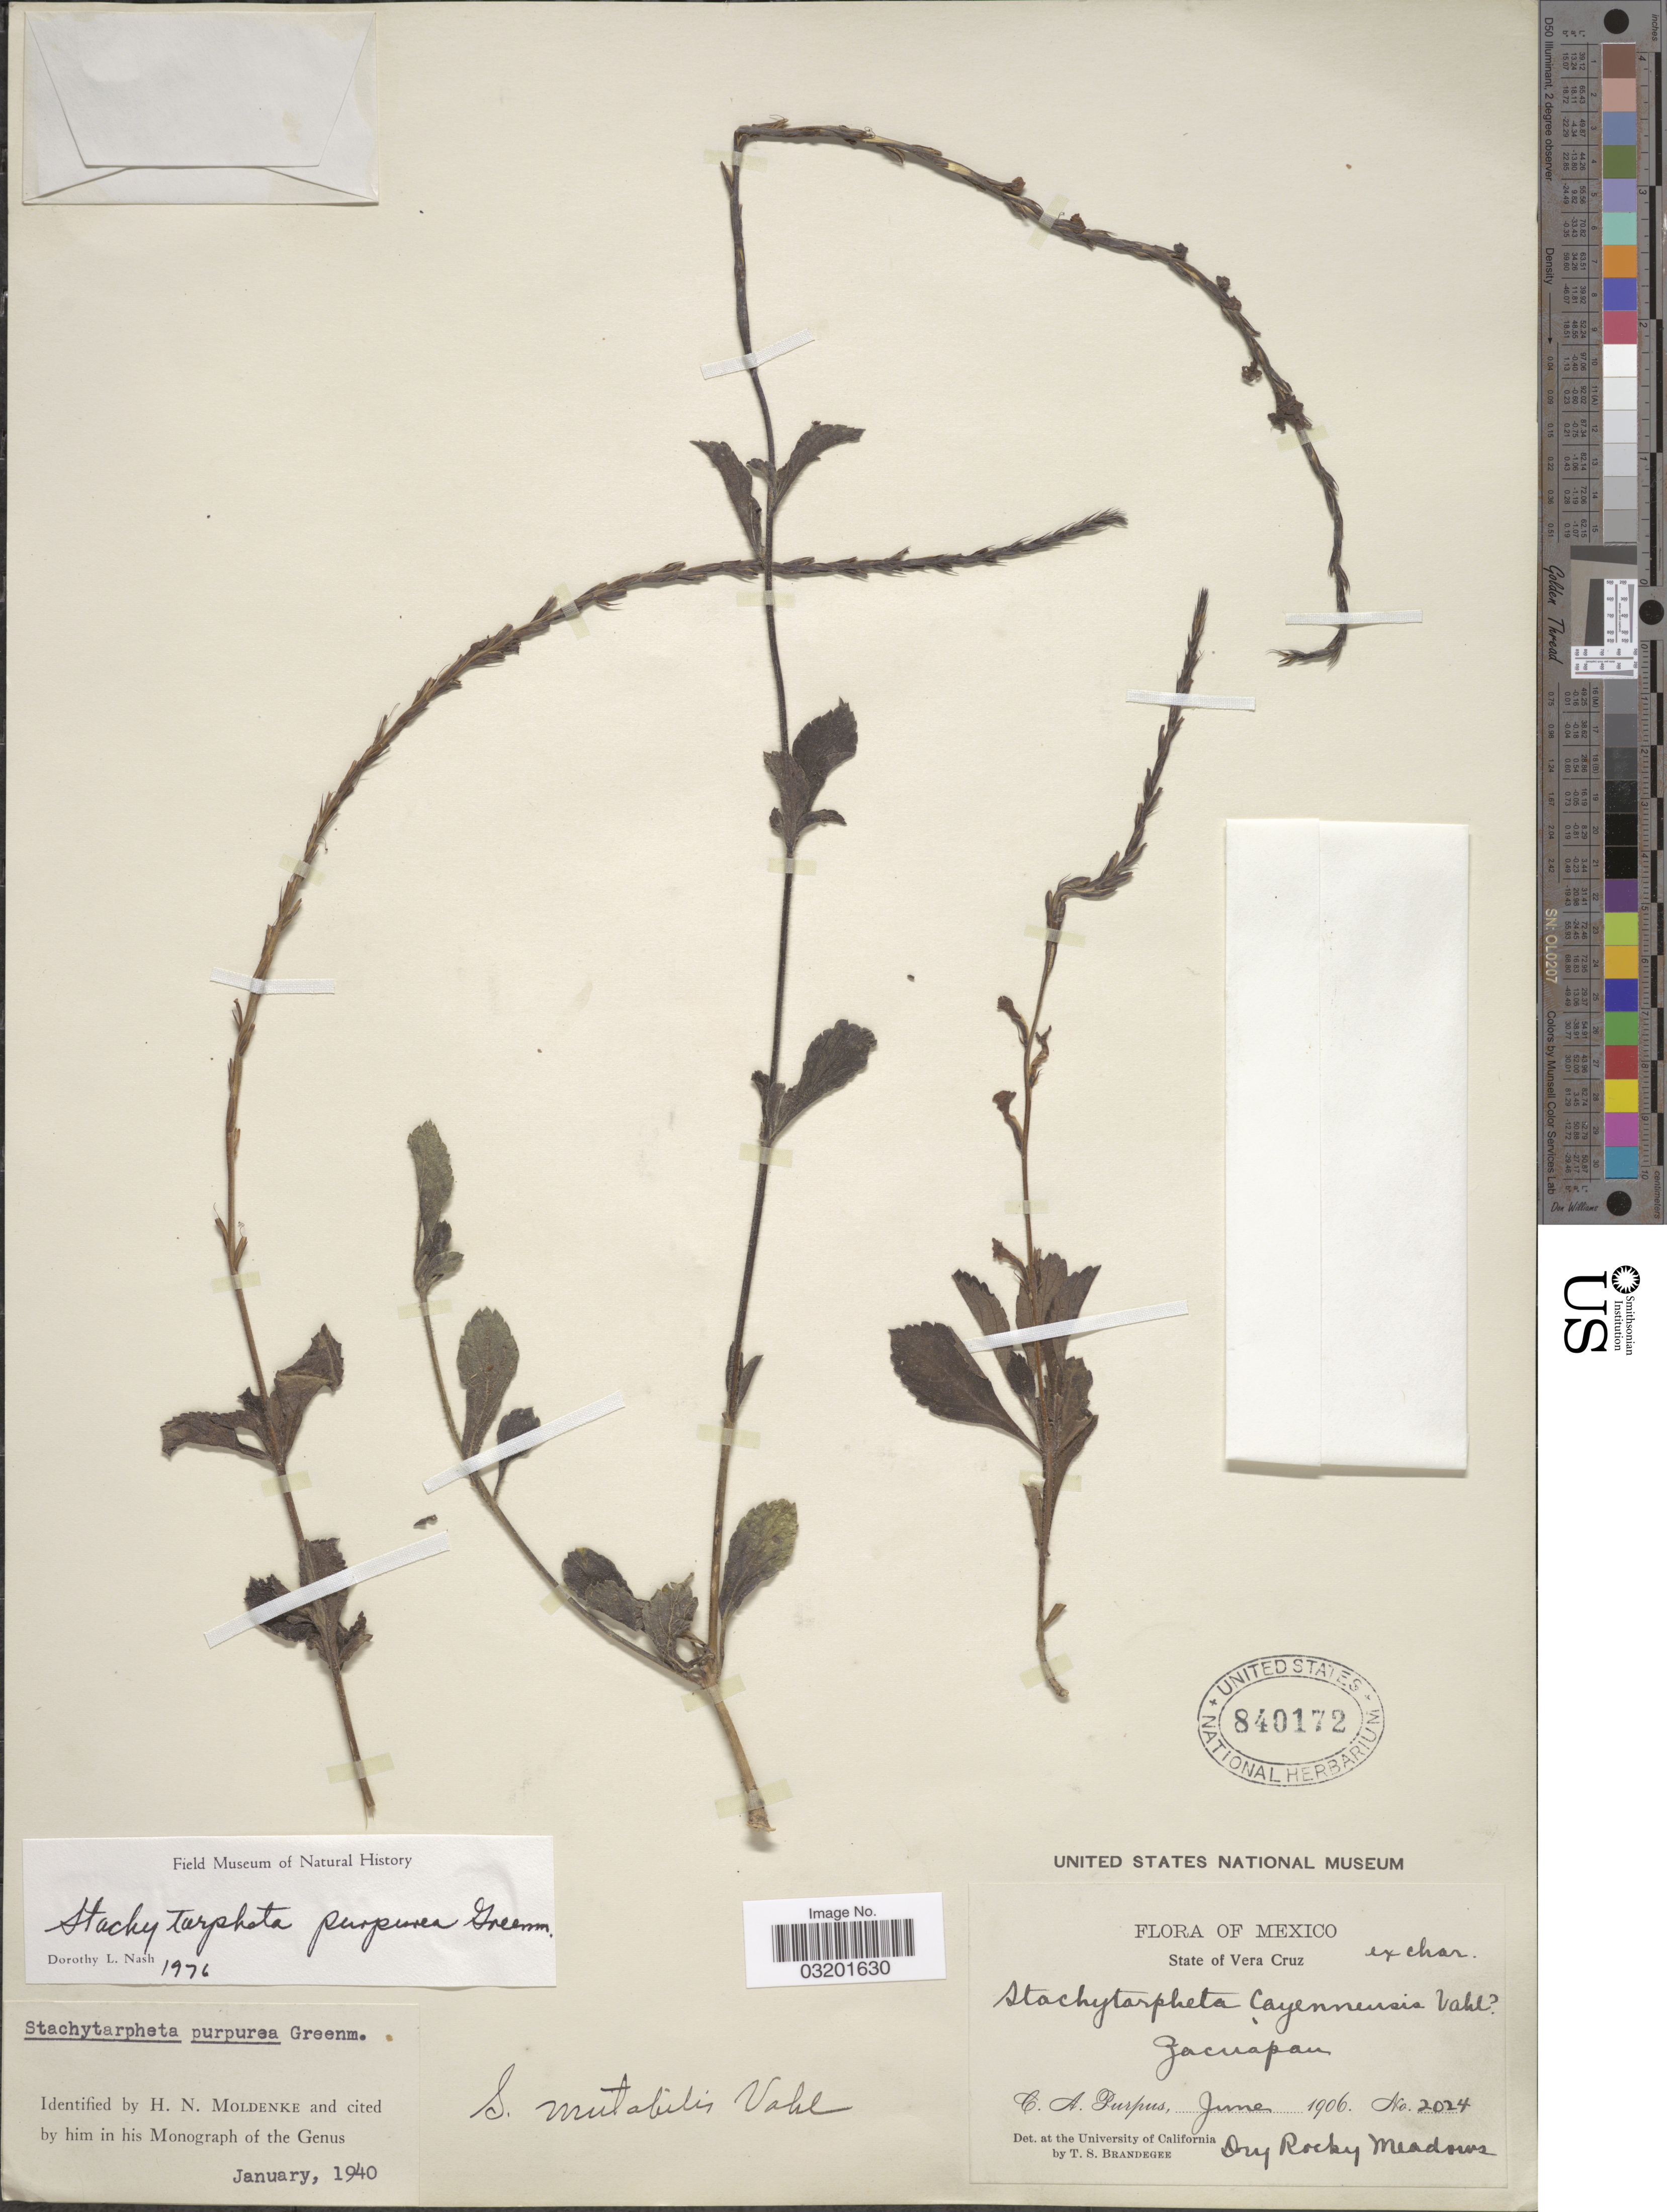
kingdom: Plantae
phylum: Tracheophyta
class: Magnoliopsida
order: Lamiales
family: Verbenaceae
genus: Stachytarpheta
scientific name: Stachytarpheta purpurea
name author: Greenm.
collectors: C. A. Purpus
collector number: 2024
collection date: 1906-06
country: Mexico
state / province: Veracruz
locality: State of Vera Cruz. Zacuapan.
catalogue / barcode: US 840172